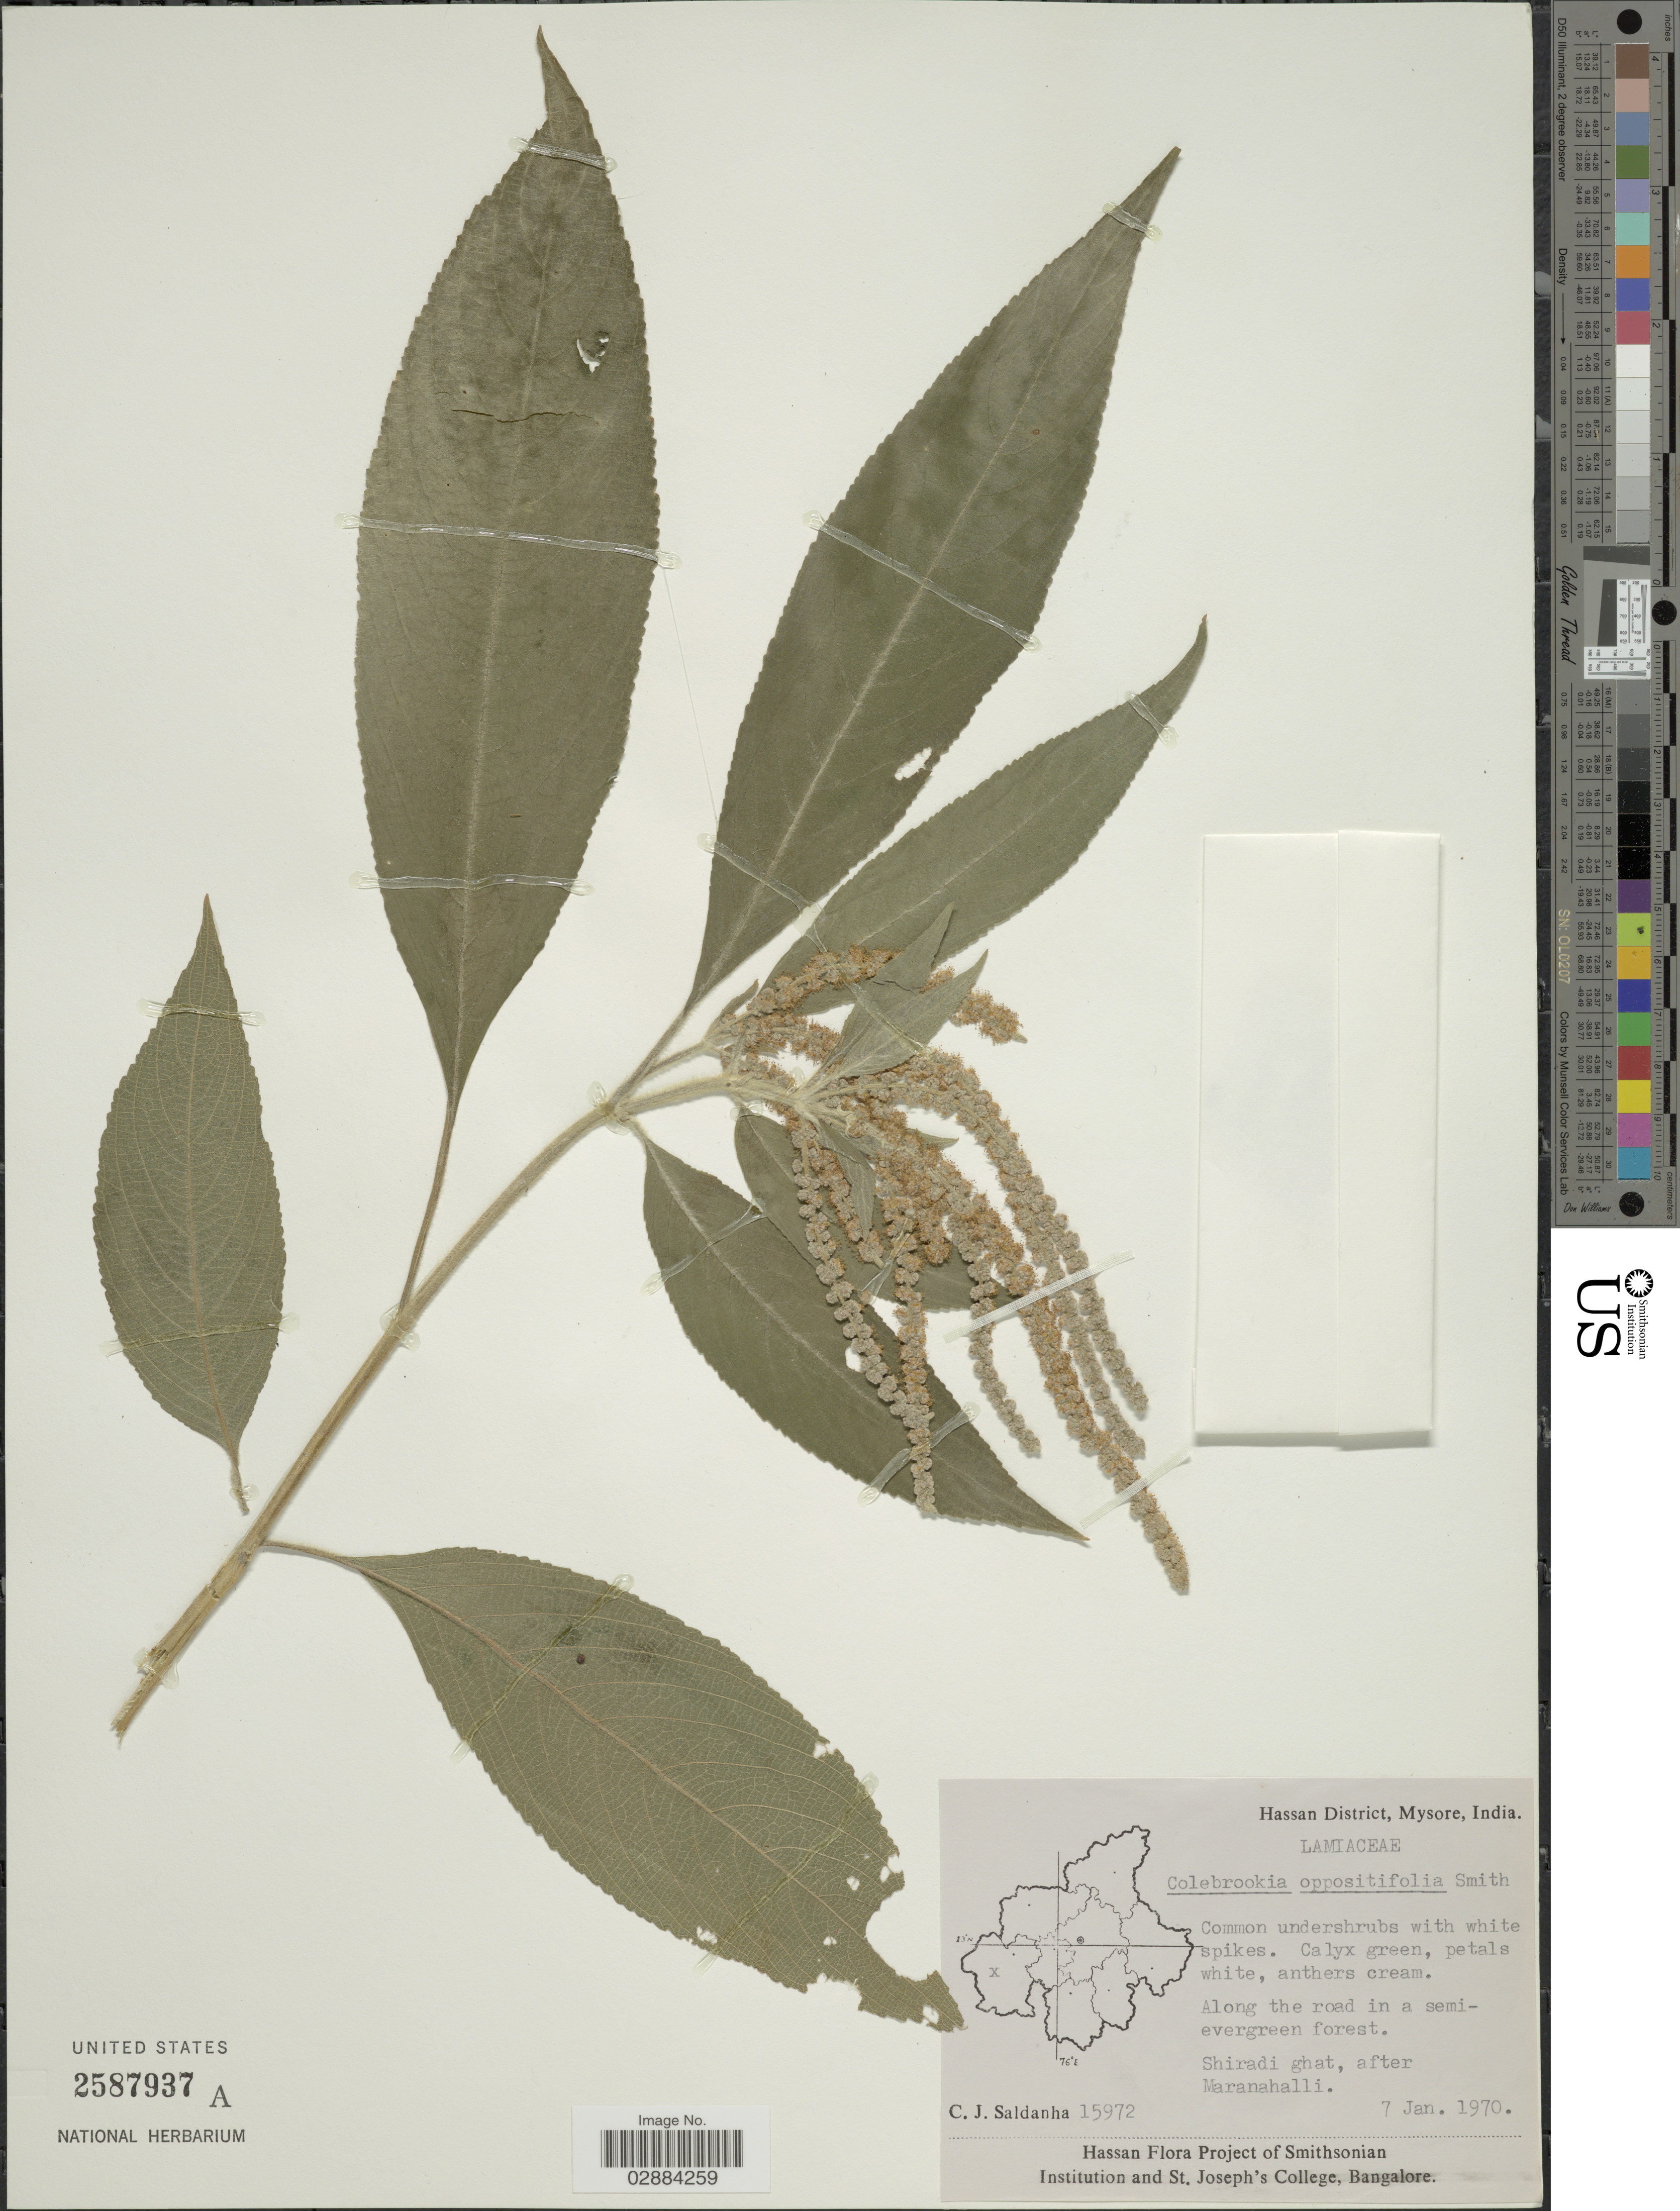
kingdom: Plantae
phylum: Tracheophyta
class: Magnoliopsida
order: Lamiales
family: Lamiaceae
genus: Colebrookea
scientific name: Colebrookea oppositifolia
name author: Small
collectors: C. J. Saldanha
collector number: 15972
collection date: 1970-01-07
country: India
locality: Hassan District, Mysore. Shiradi ghat, after Maranahalli.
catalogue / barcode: US 2587937A